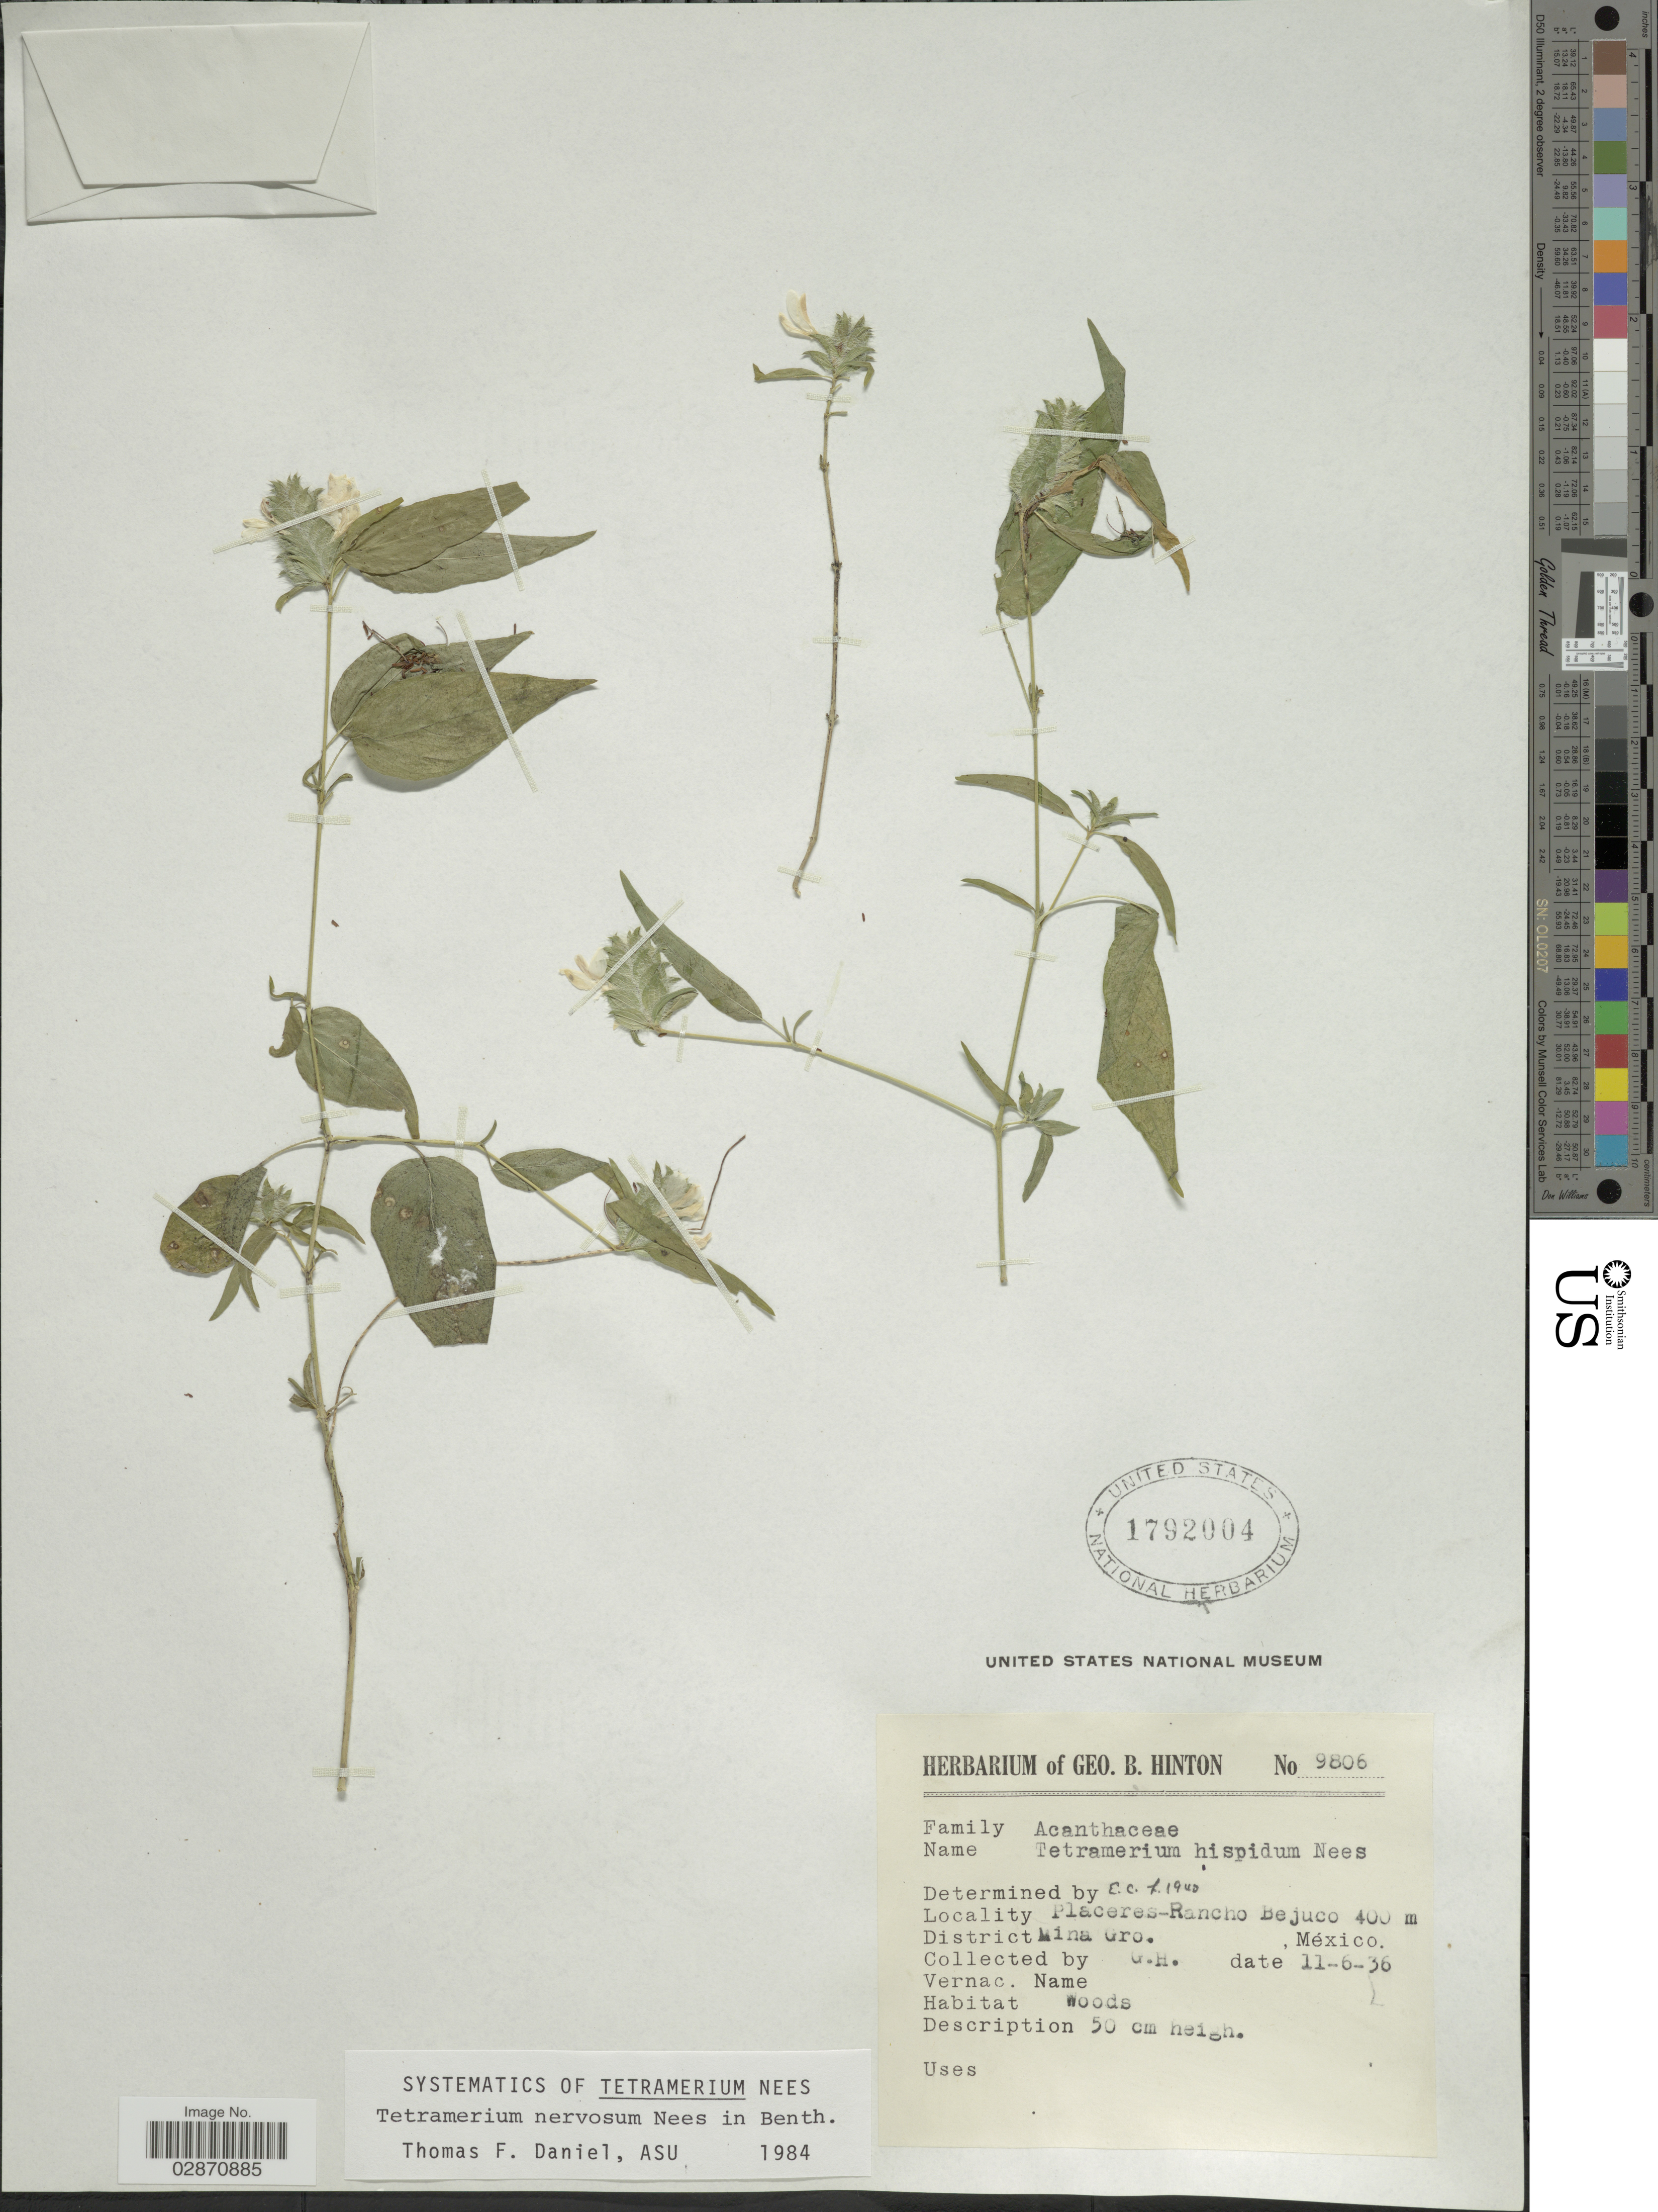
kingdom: Plantae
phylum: Tracheophyta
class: Magnoliopsida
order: Lamiales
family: Acanthaceae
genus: Tetramerium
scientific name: Tetramerium nervosum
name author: Nees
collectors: G. B. Hinton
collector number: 9806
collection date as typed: Transcribed d/m/y: 11/6/36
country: Mexico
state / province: Guerrero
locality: Placeres-Rancho Bejuco. District Mina Gro.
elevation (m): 400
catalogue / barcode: US 1792004